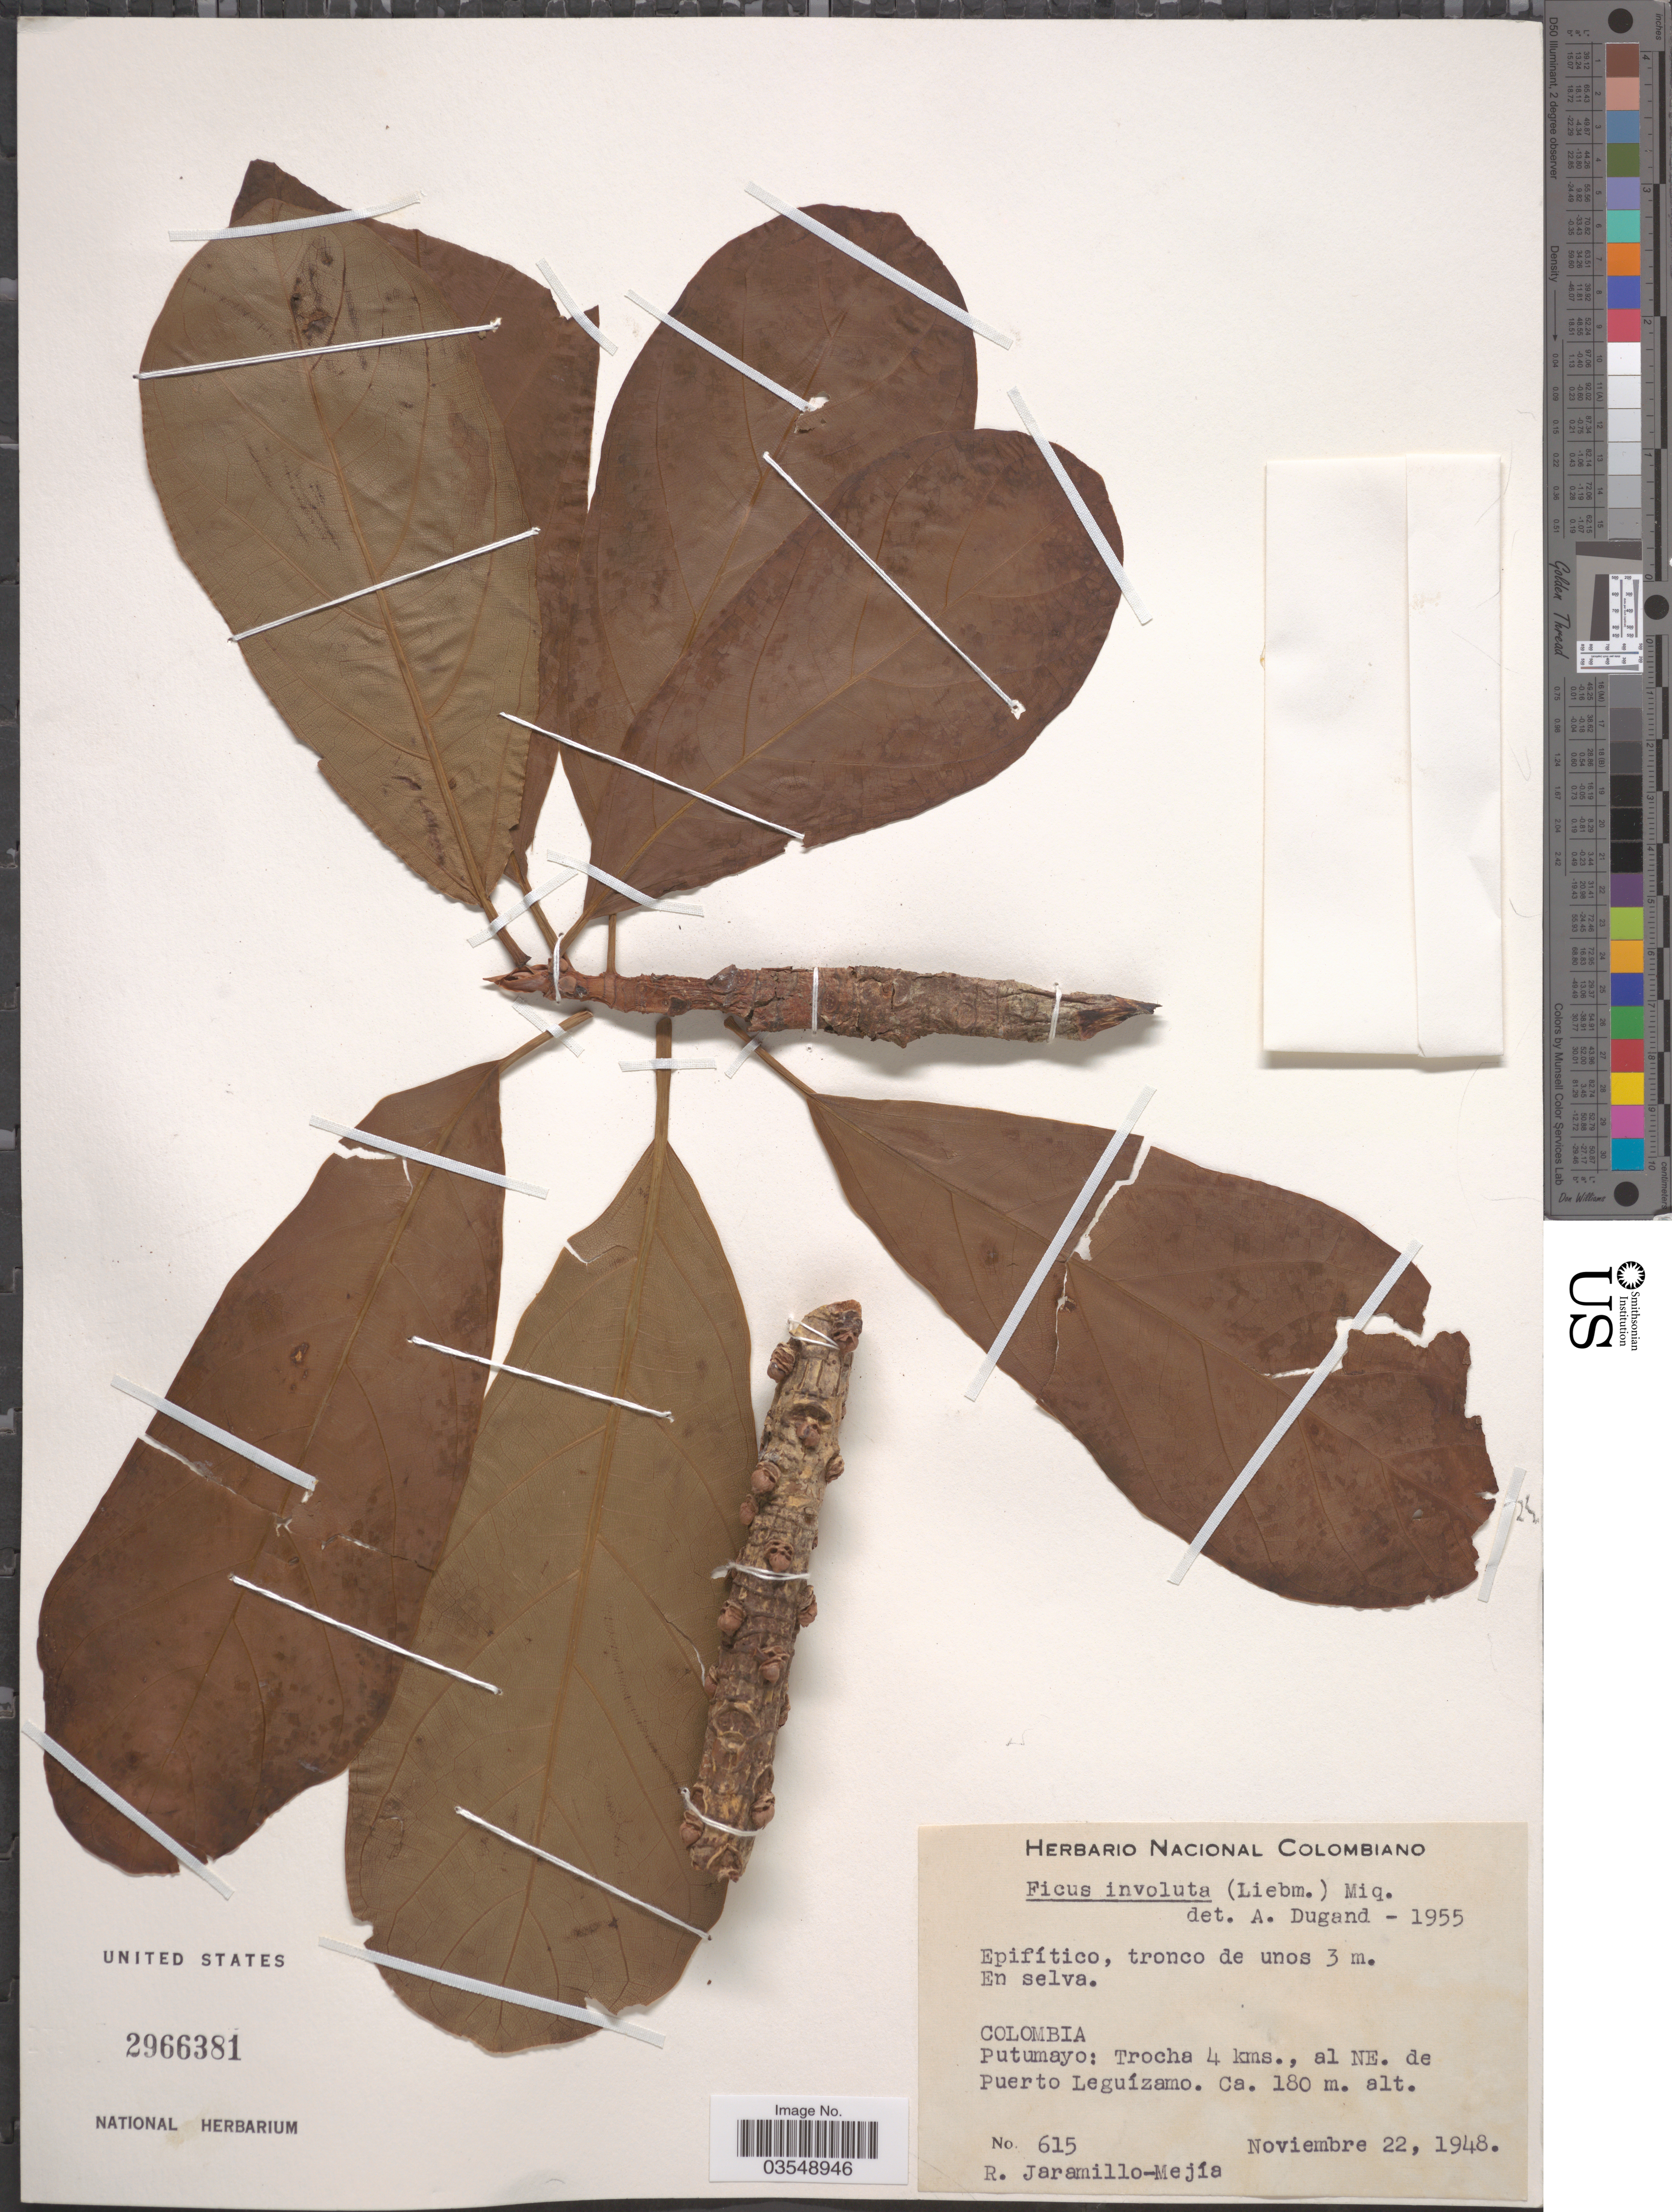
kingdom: Plantae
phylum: Tracheophyta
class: Magnoliopsida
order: Rosales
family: Moraceae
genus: Ficus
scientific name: Ficus obtusifolia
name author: Kunth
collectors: R. Jaramillo M.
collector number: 615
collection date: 1948-11-22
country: Colombia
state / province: Putumayo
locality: Trocha 4 kms., al NE. de Puerto Leguízamo.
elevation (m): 180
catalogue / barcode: US 2966381